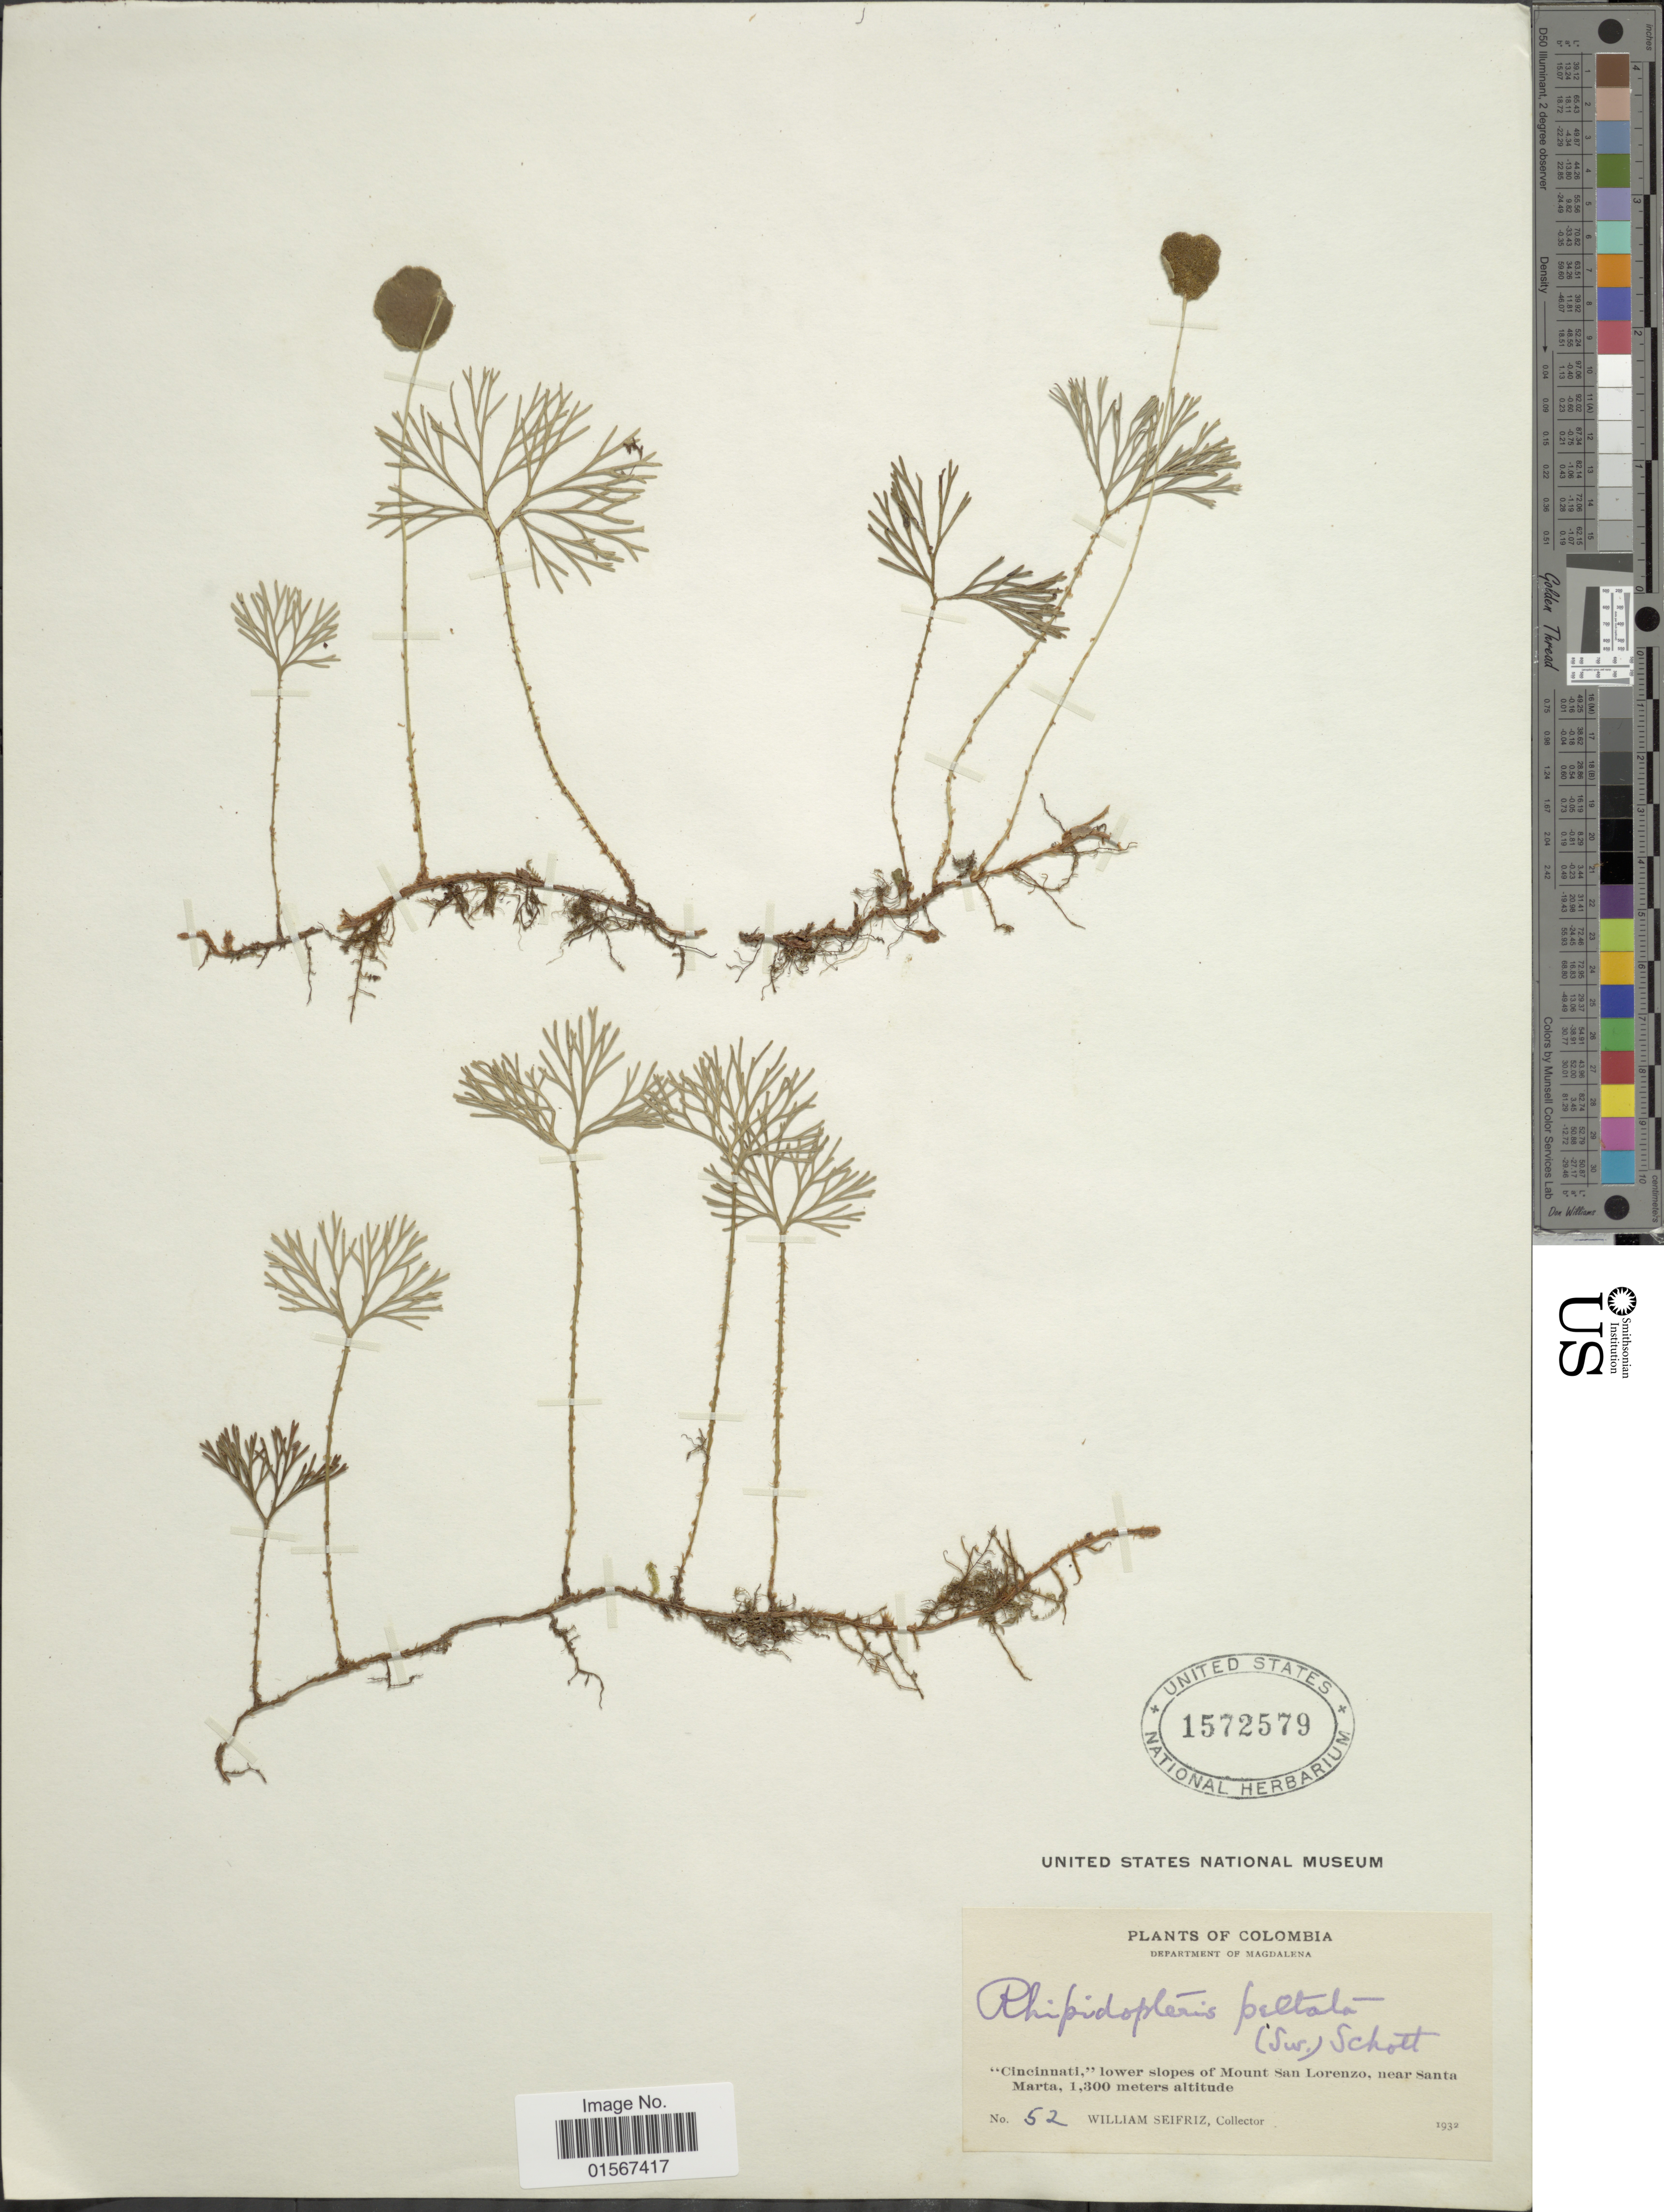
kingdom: Plantae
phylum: Tracheophyta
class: Polypodiopsida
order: Polypodiales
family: Dryopteridaceae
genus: Elaphoglossum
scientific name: Elaphoglossum peltatum f. peltatum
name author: (Sw.) Urb.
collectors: W. Seifriz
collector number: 52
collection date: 1932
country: Colombia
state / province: Magdalena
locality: Colombia, Department of Magdalena, "Cincinnatri," lower slopes of Mount San Lorenzo, near Santa Marta.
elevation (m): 1300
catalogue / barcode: US 1572579